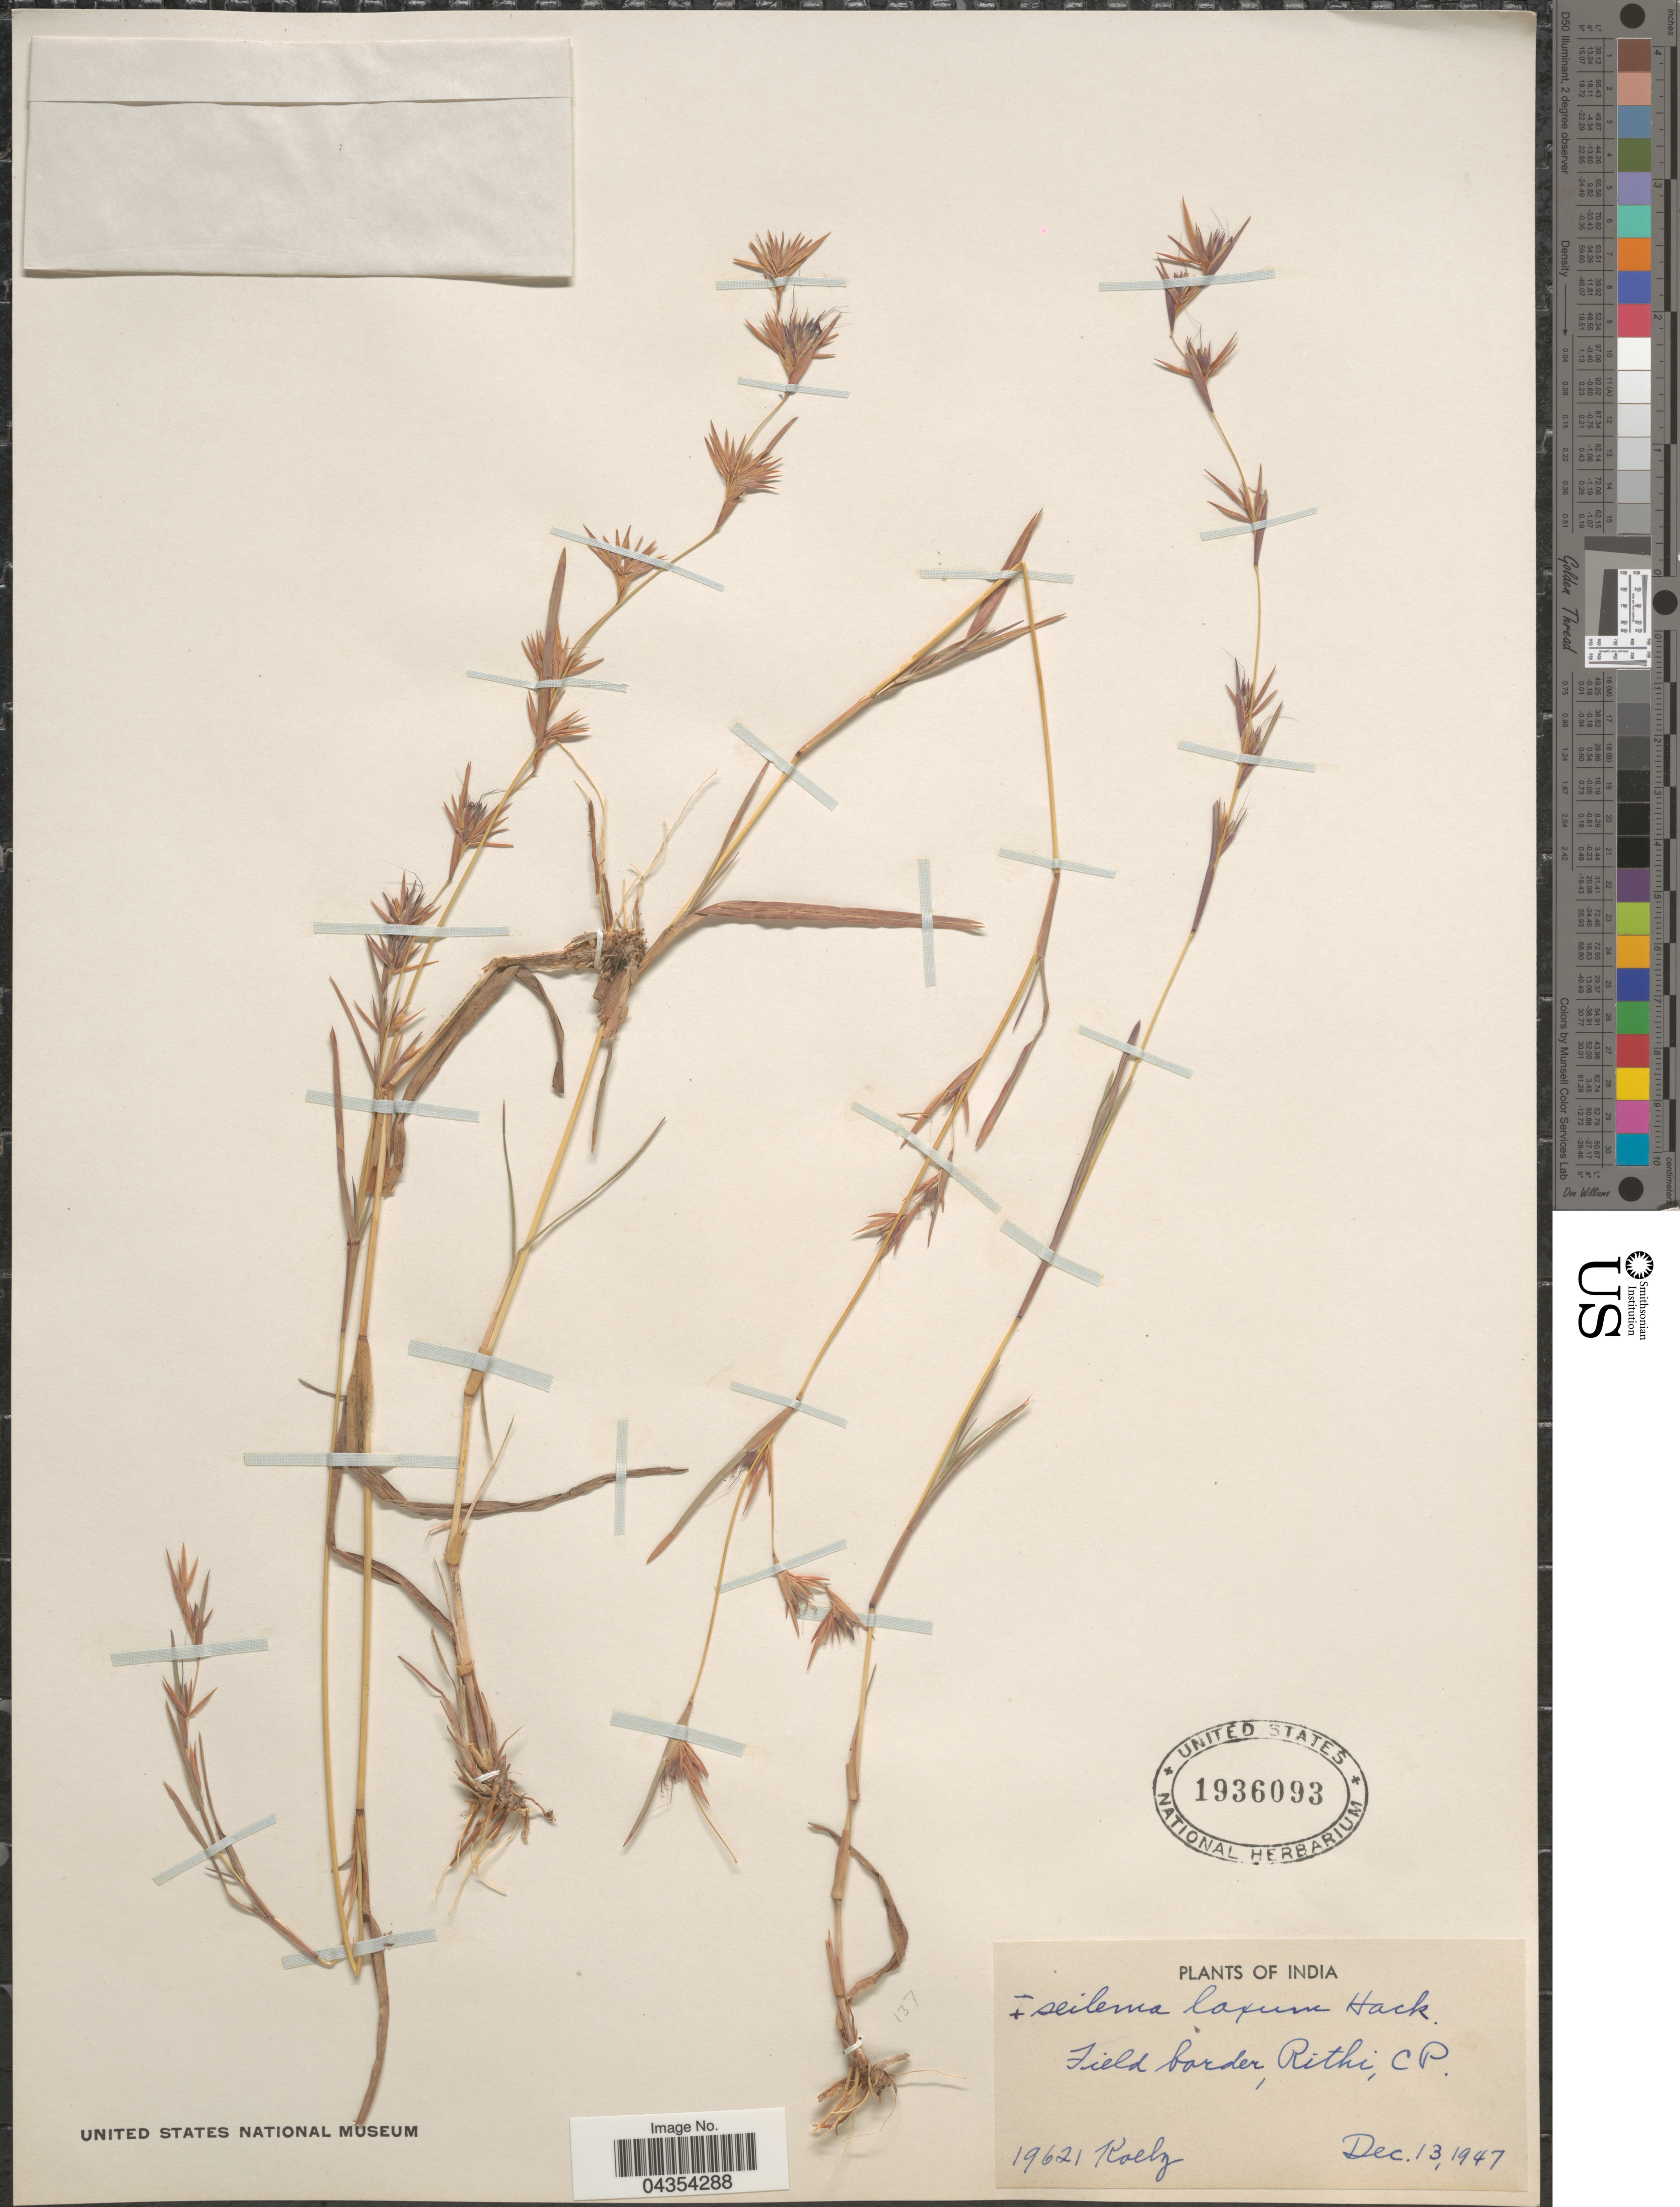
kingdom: Plantae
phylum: Tracheophyta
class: Liliopsida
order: Poales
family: Poaceae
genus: Iseilema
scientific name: Iseilema jainiana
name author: P. Umam. & P. Daniel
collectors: Koelz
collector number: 19621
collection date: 1947-12-13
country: India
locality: Field border, Rithi, CP.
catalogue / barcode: US 1936093